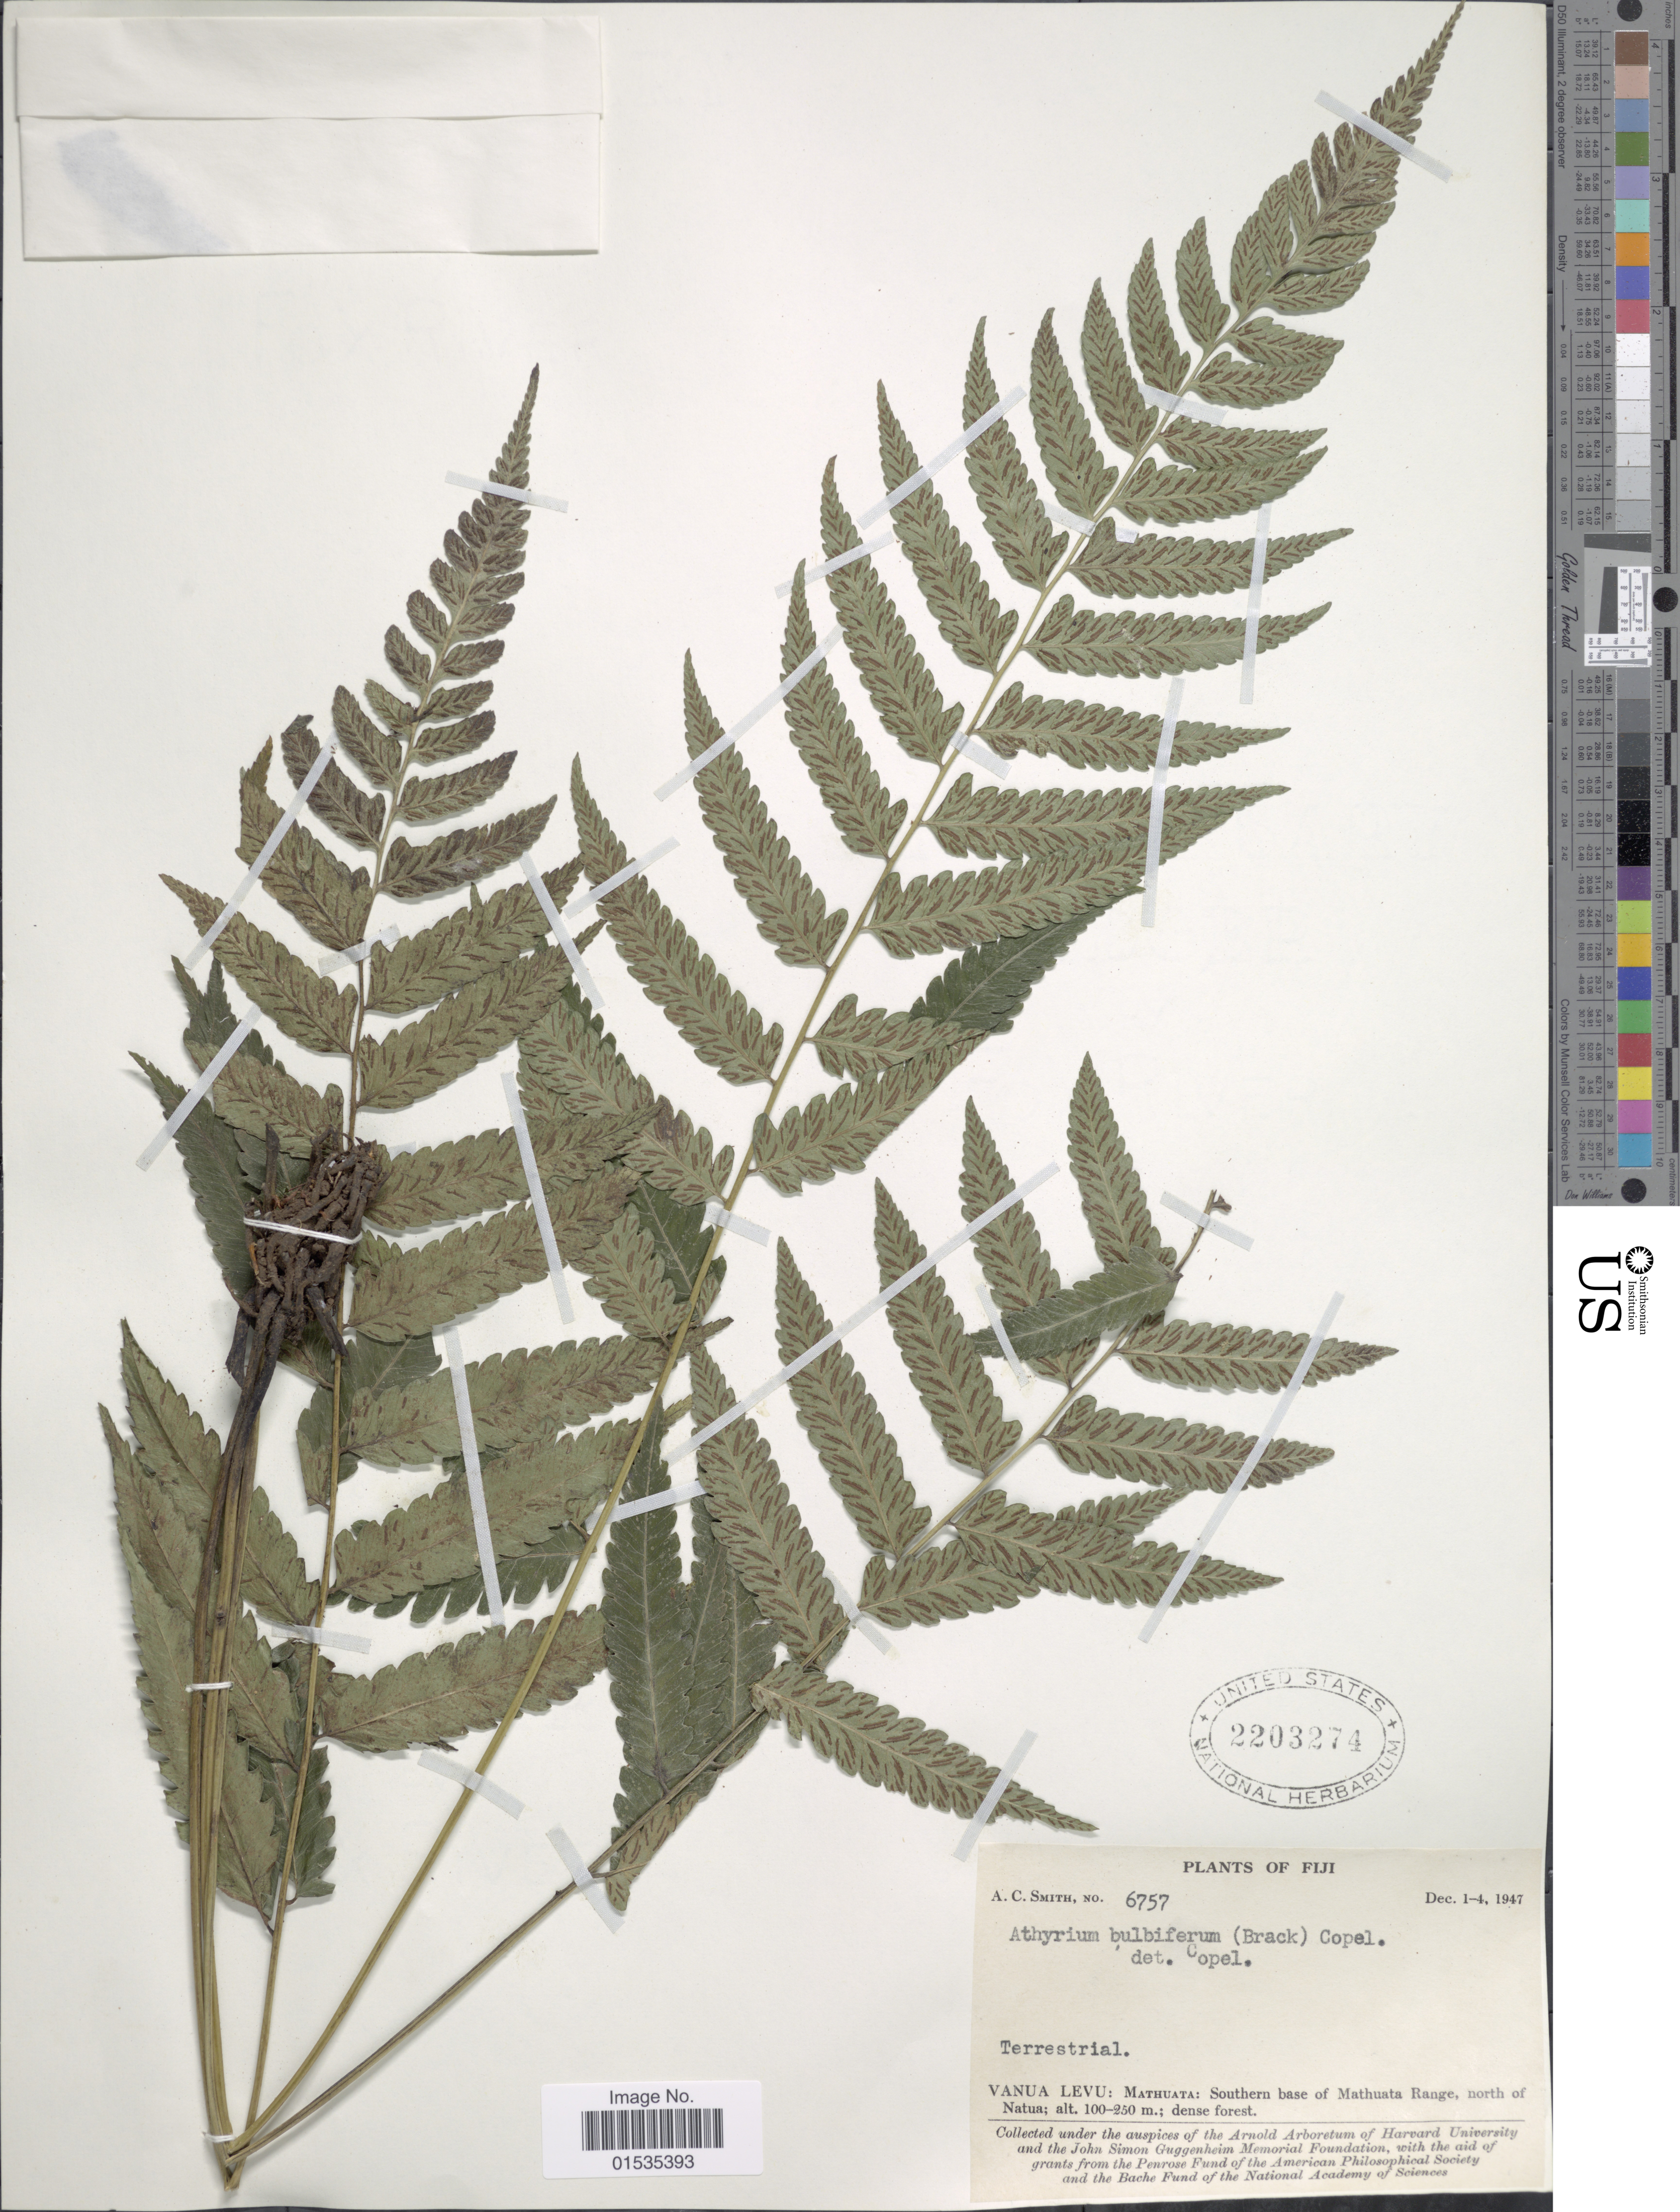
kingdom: Plantae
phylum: Tracheophyta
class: Polypodiopsida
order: Polypodiales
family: Athyriaceae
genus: Diplazium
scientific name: Diplazium bulbiferum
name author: Brack. in Wilkes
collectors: A. C. Smith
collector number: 6757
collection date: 1947-12-01/1947-12-04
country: Fiji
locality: Vanua Levu: Mathuata: Southern base of Mathuata Range, north of Natua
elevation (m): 100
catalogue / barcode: US 2203274